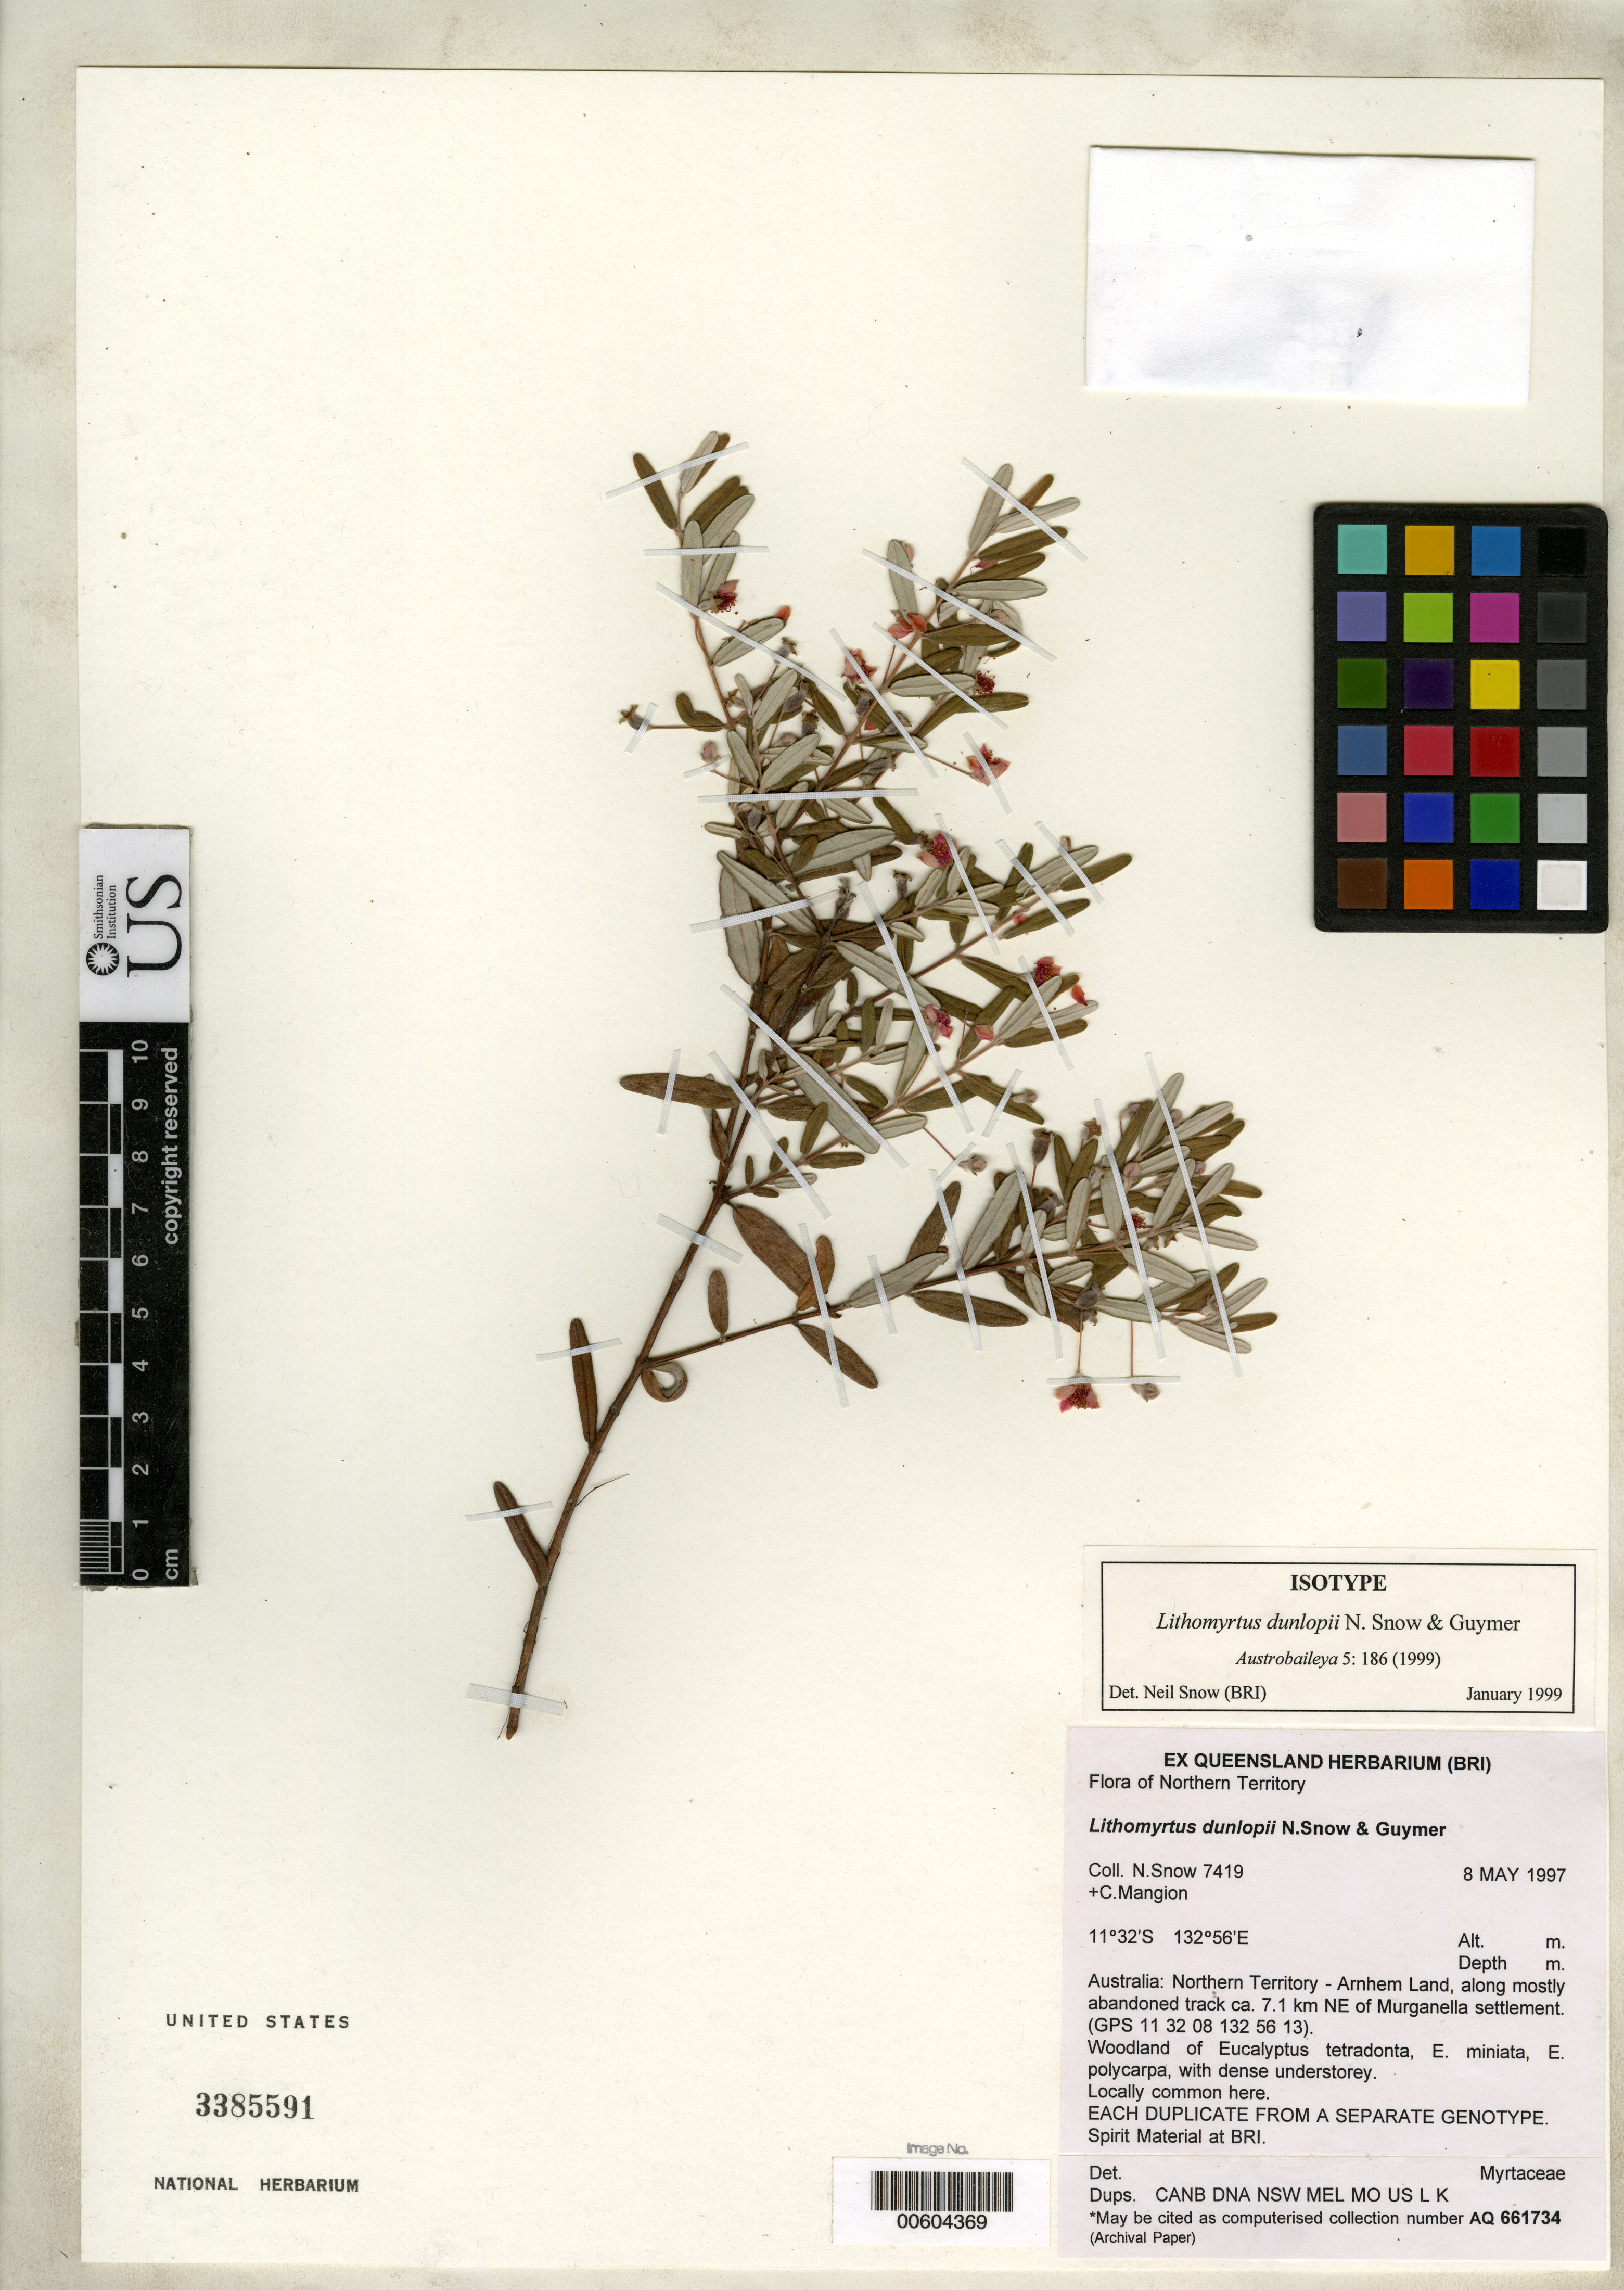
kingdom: Plantae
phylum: Tracheophyta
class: Magnoliopsida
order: Myrtales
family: Myrtaceae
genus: Lithomyrtus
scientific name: Lithomyrtus dunlopii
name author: N. Snow & Guymer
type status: Isotype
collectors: N. Snow & C. Mangion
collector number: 7419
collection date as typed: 08 May 1997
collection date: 1997-05-08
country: Australia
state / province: Northern Territory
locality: Arnhem Land, along mostly abandoned track ca. 7.1 km NE of Murganella settlement.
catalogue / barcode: US 3385591